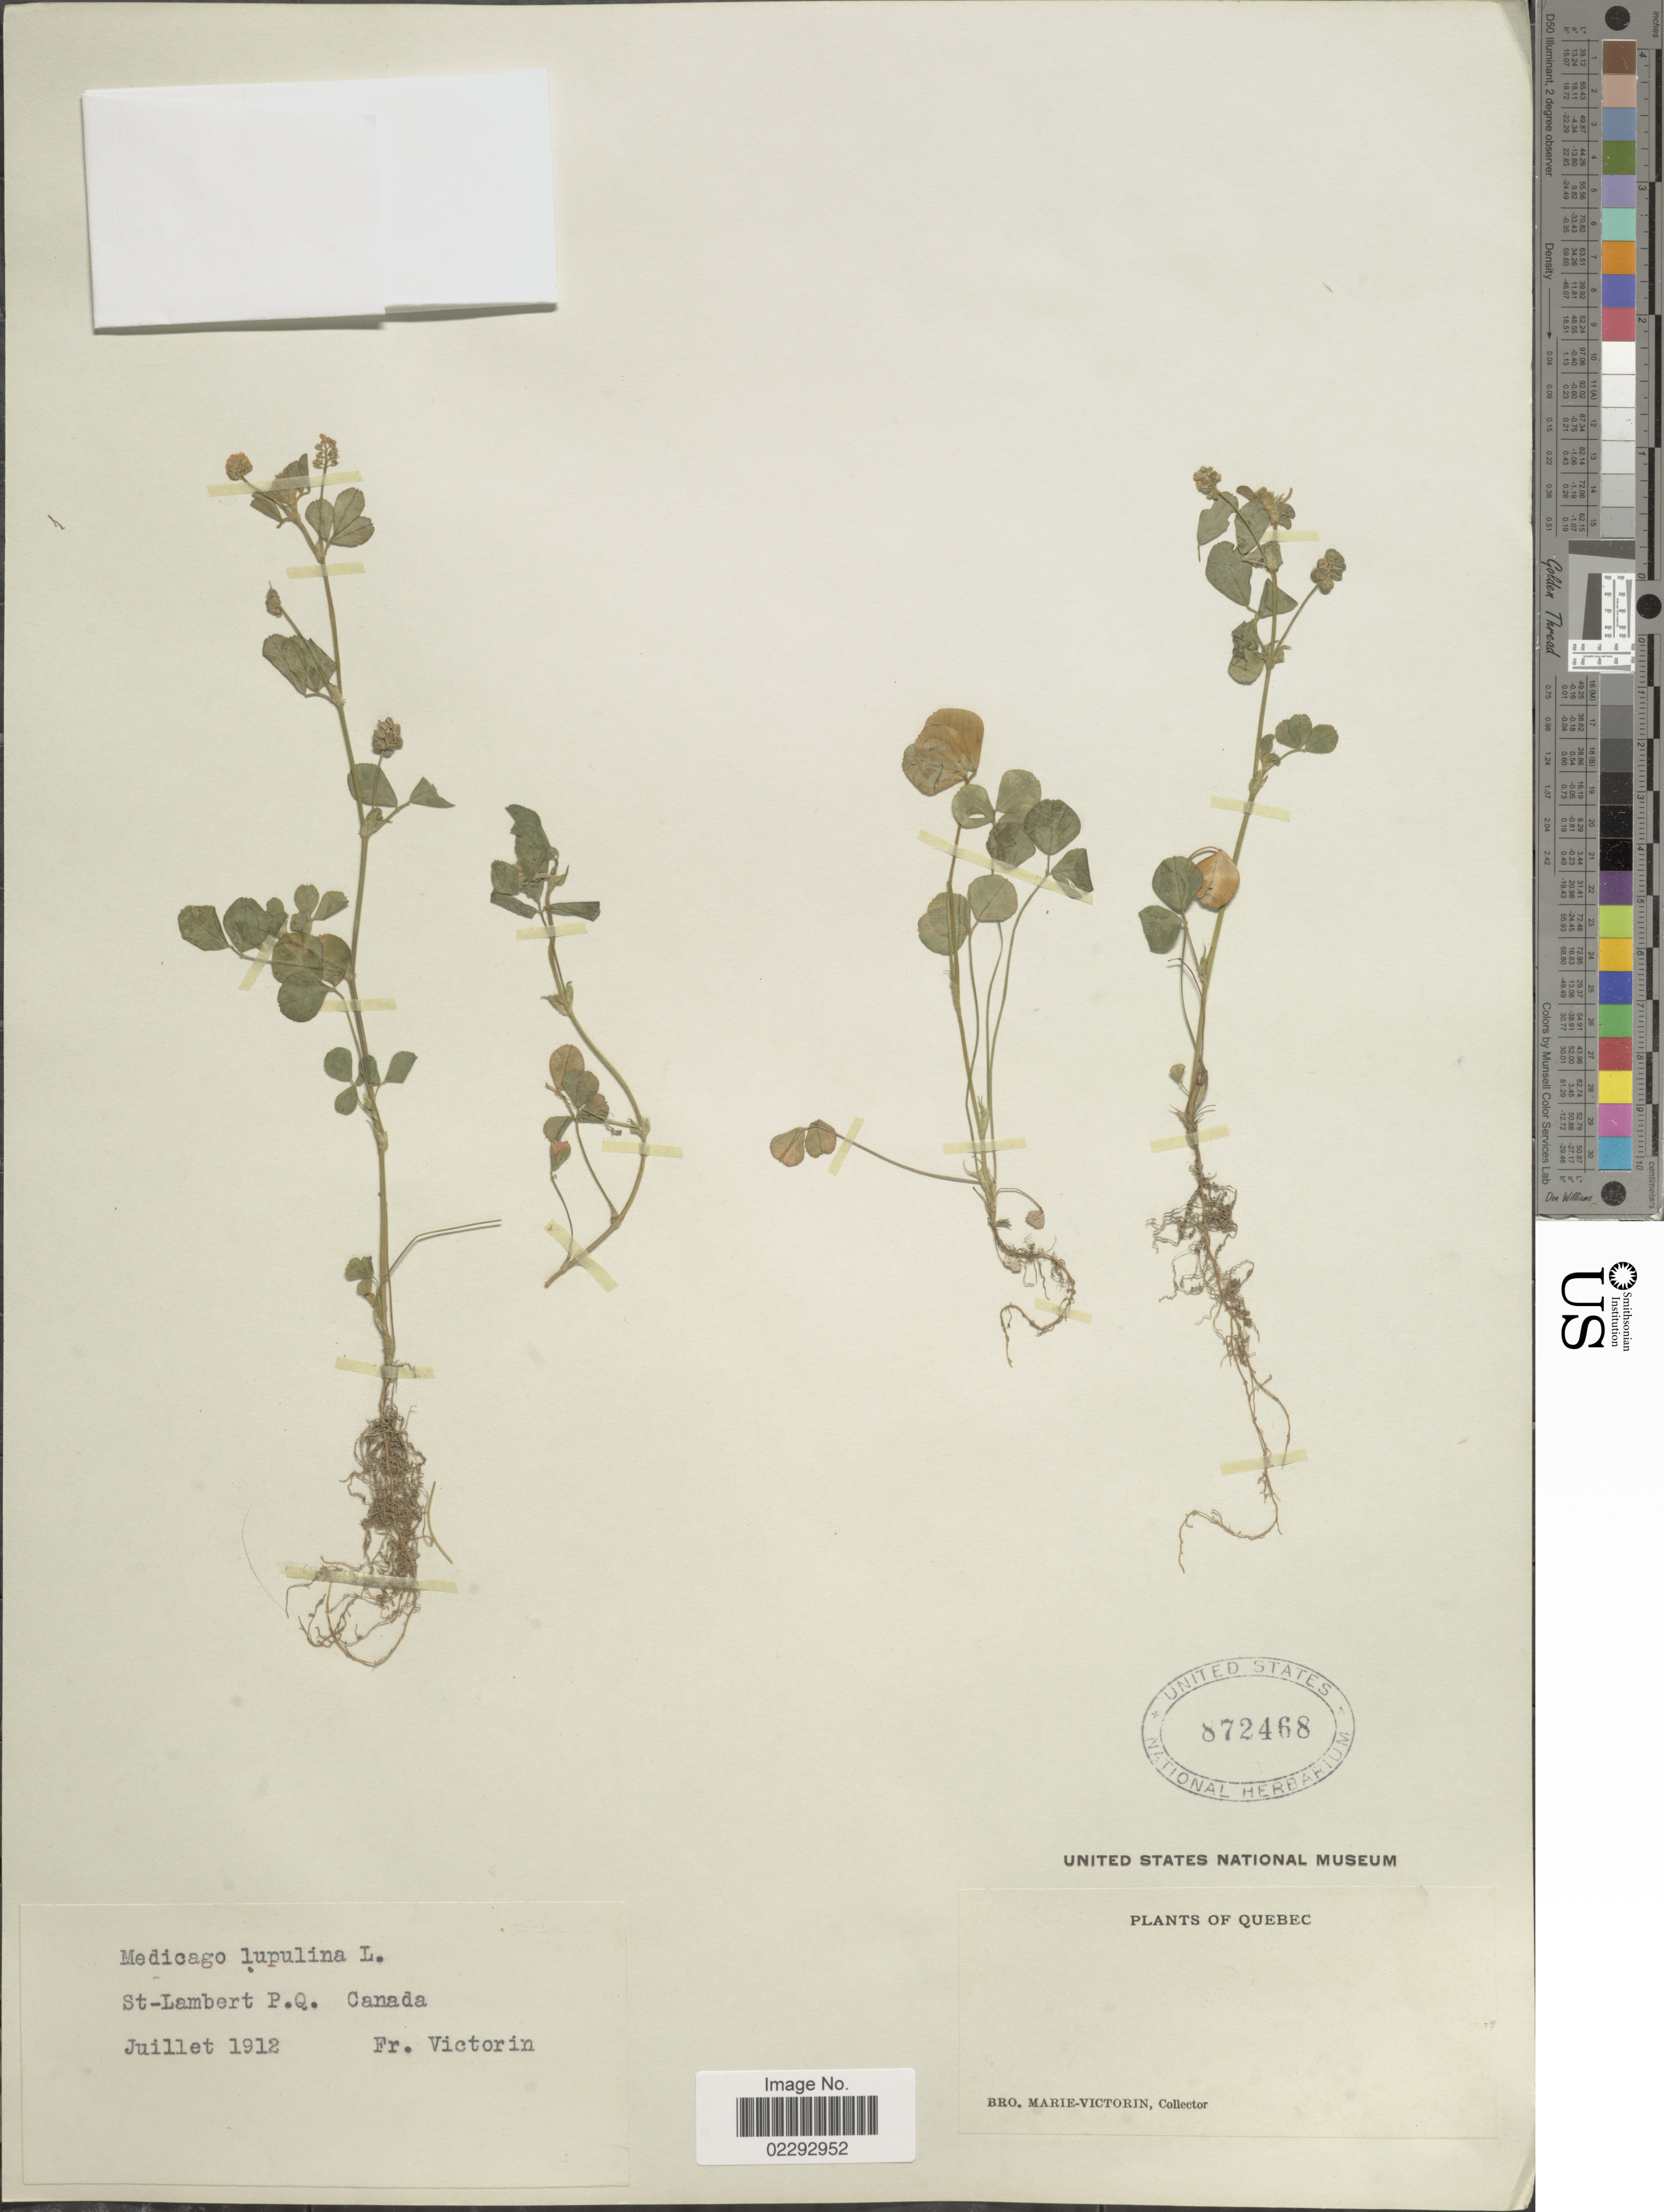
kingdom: Plantae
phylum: Tracheophyta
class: Magnoliopsida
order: Fabales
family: Fabaceae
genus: Medicago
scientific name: Medicago lupulina var. lupulina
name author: L.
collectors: Fr. Marie-Victorin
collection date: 1912-07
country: Canada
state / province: Quebec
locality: Quebec, St-Lambert P.Q. Canada.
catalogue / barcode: US 872468